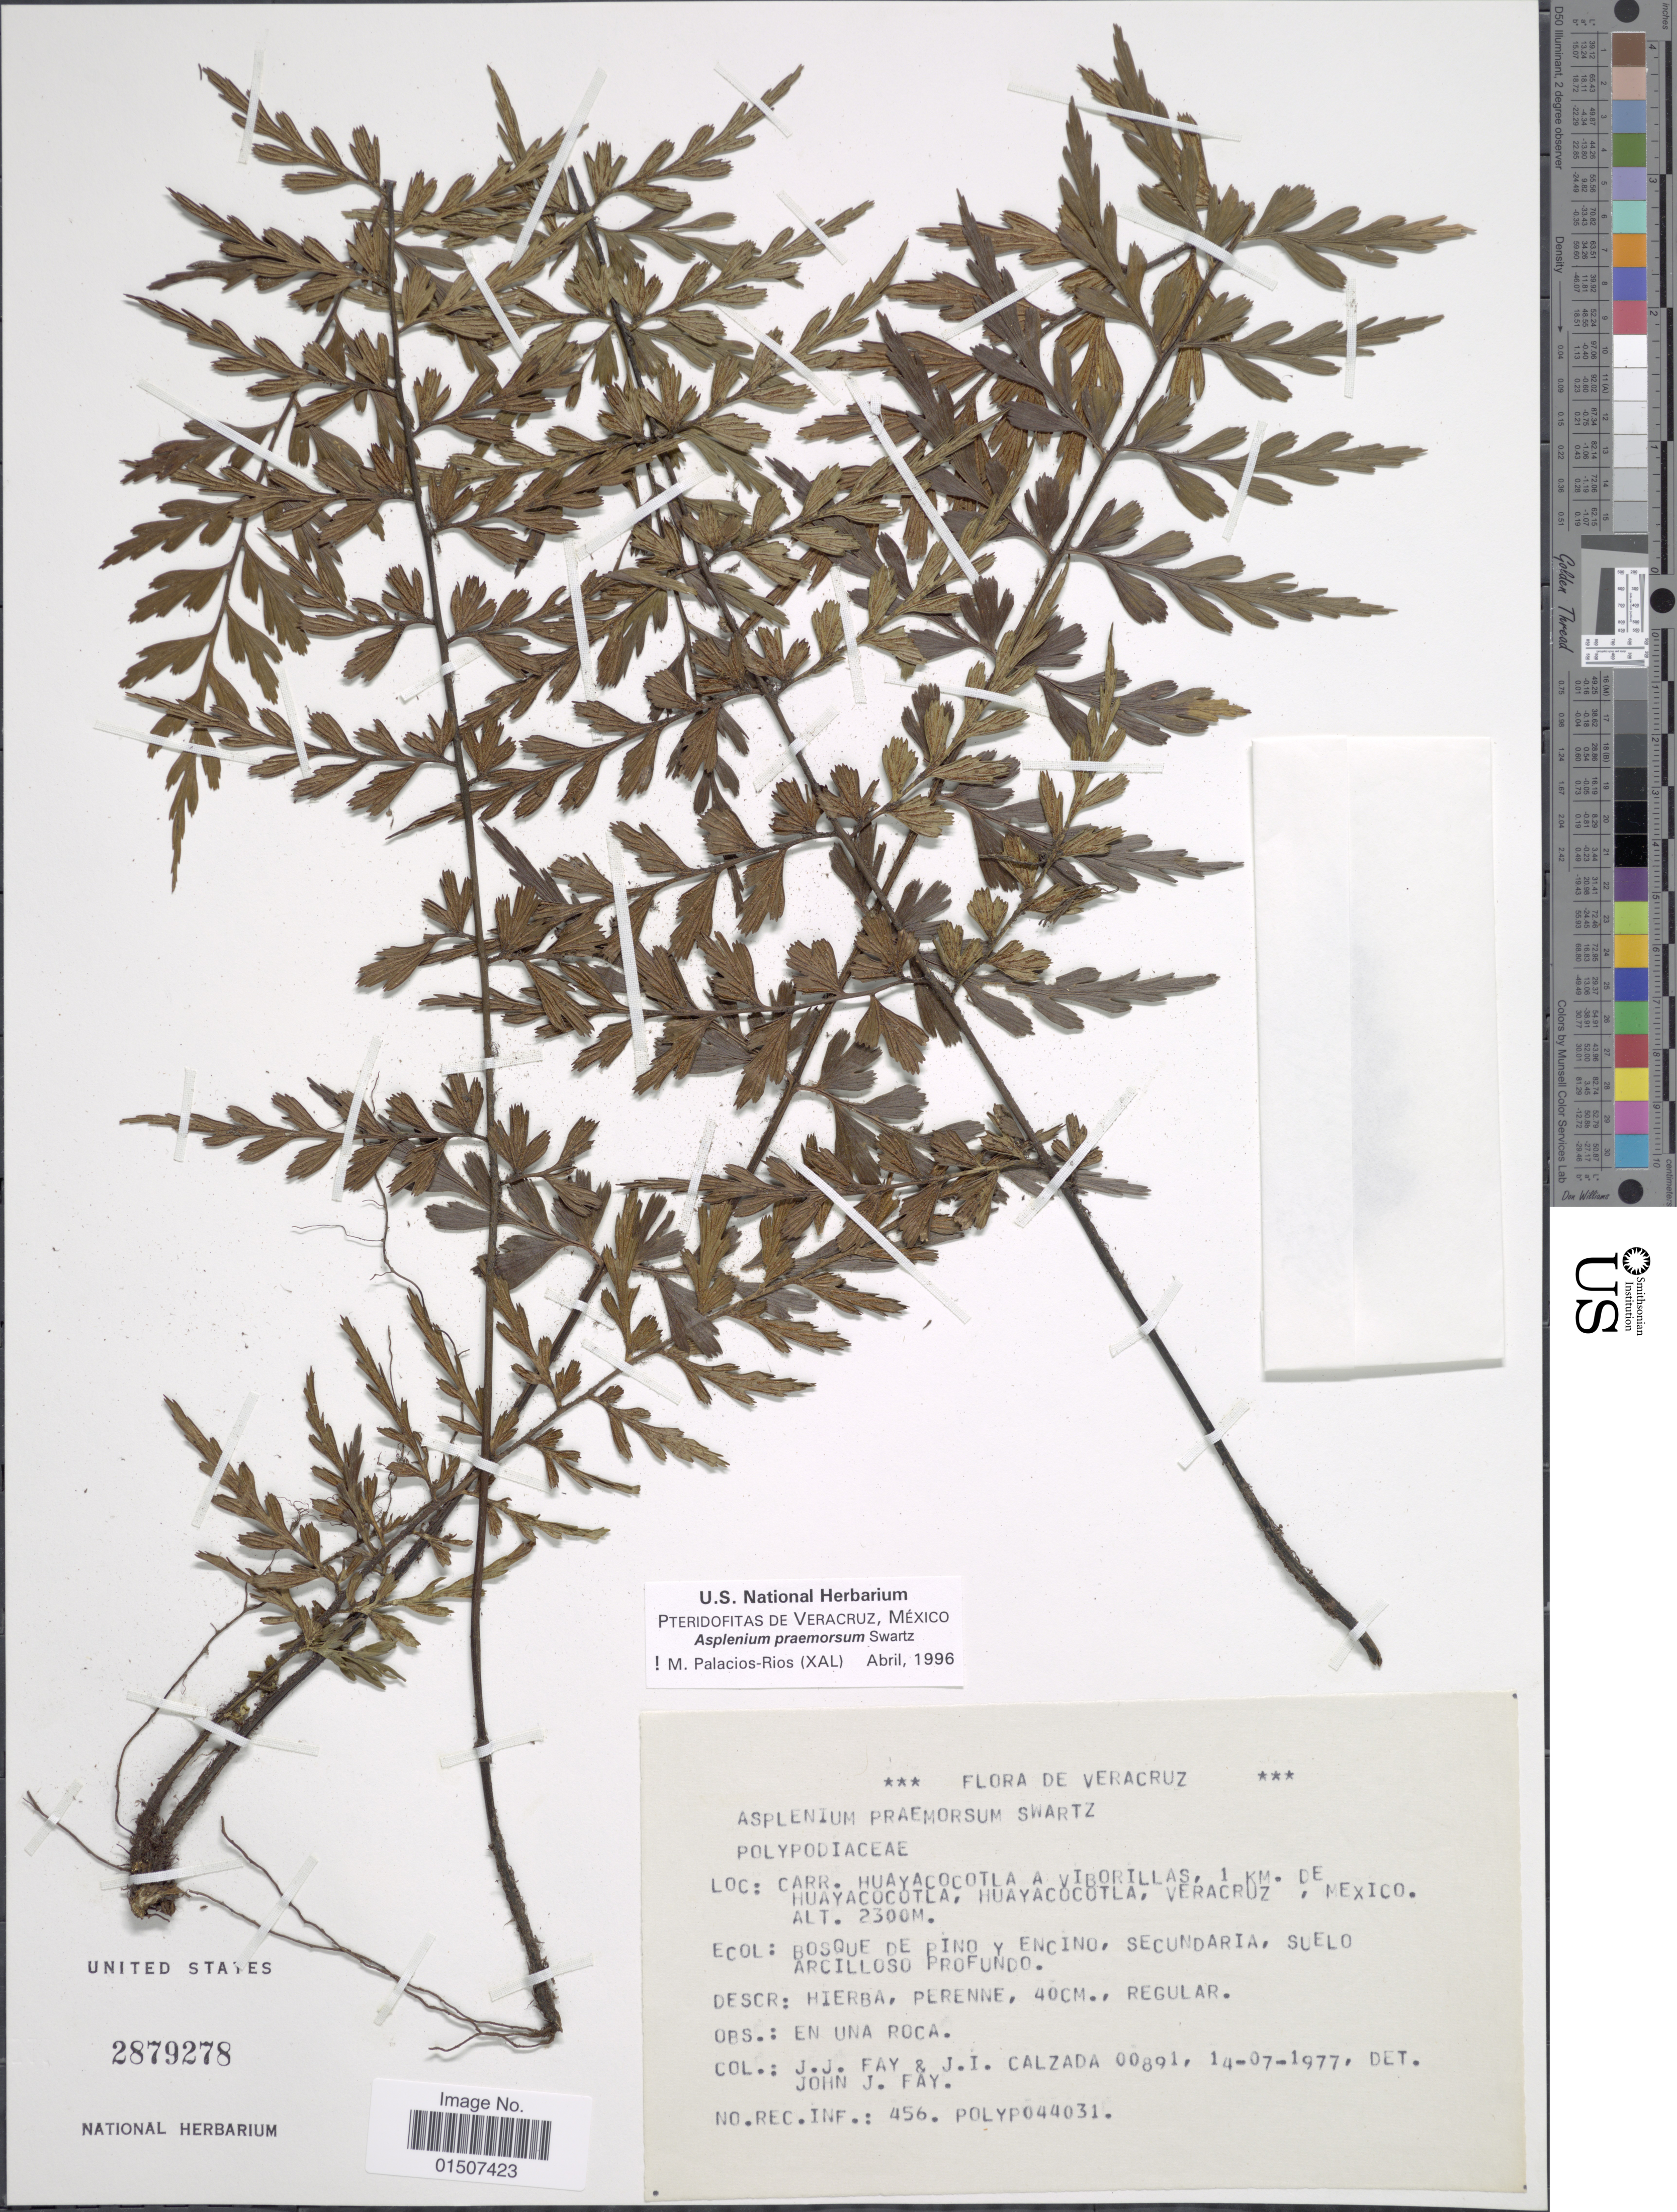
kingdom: Plantae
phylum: Tracheophyta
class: Polypodiopsida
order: Polypodiales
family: Aspleniaceae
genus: Asplenium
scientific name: Asplenium praemorsum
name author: Sw.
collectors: J. J. Fay & J. I. Calzada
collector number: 11891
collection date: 1977-07-14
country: Mexico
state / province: Veracruz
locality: Veracruz, Carr. Huayacocotla a viborillas, 1 km de Huayacocotla, Huayacocotla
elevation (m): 2300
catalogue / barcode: US 2879278